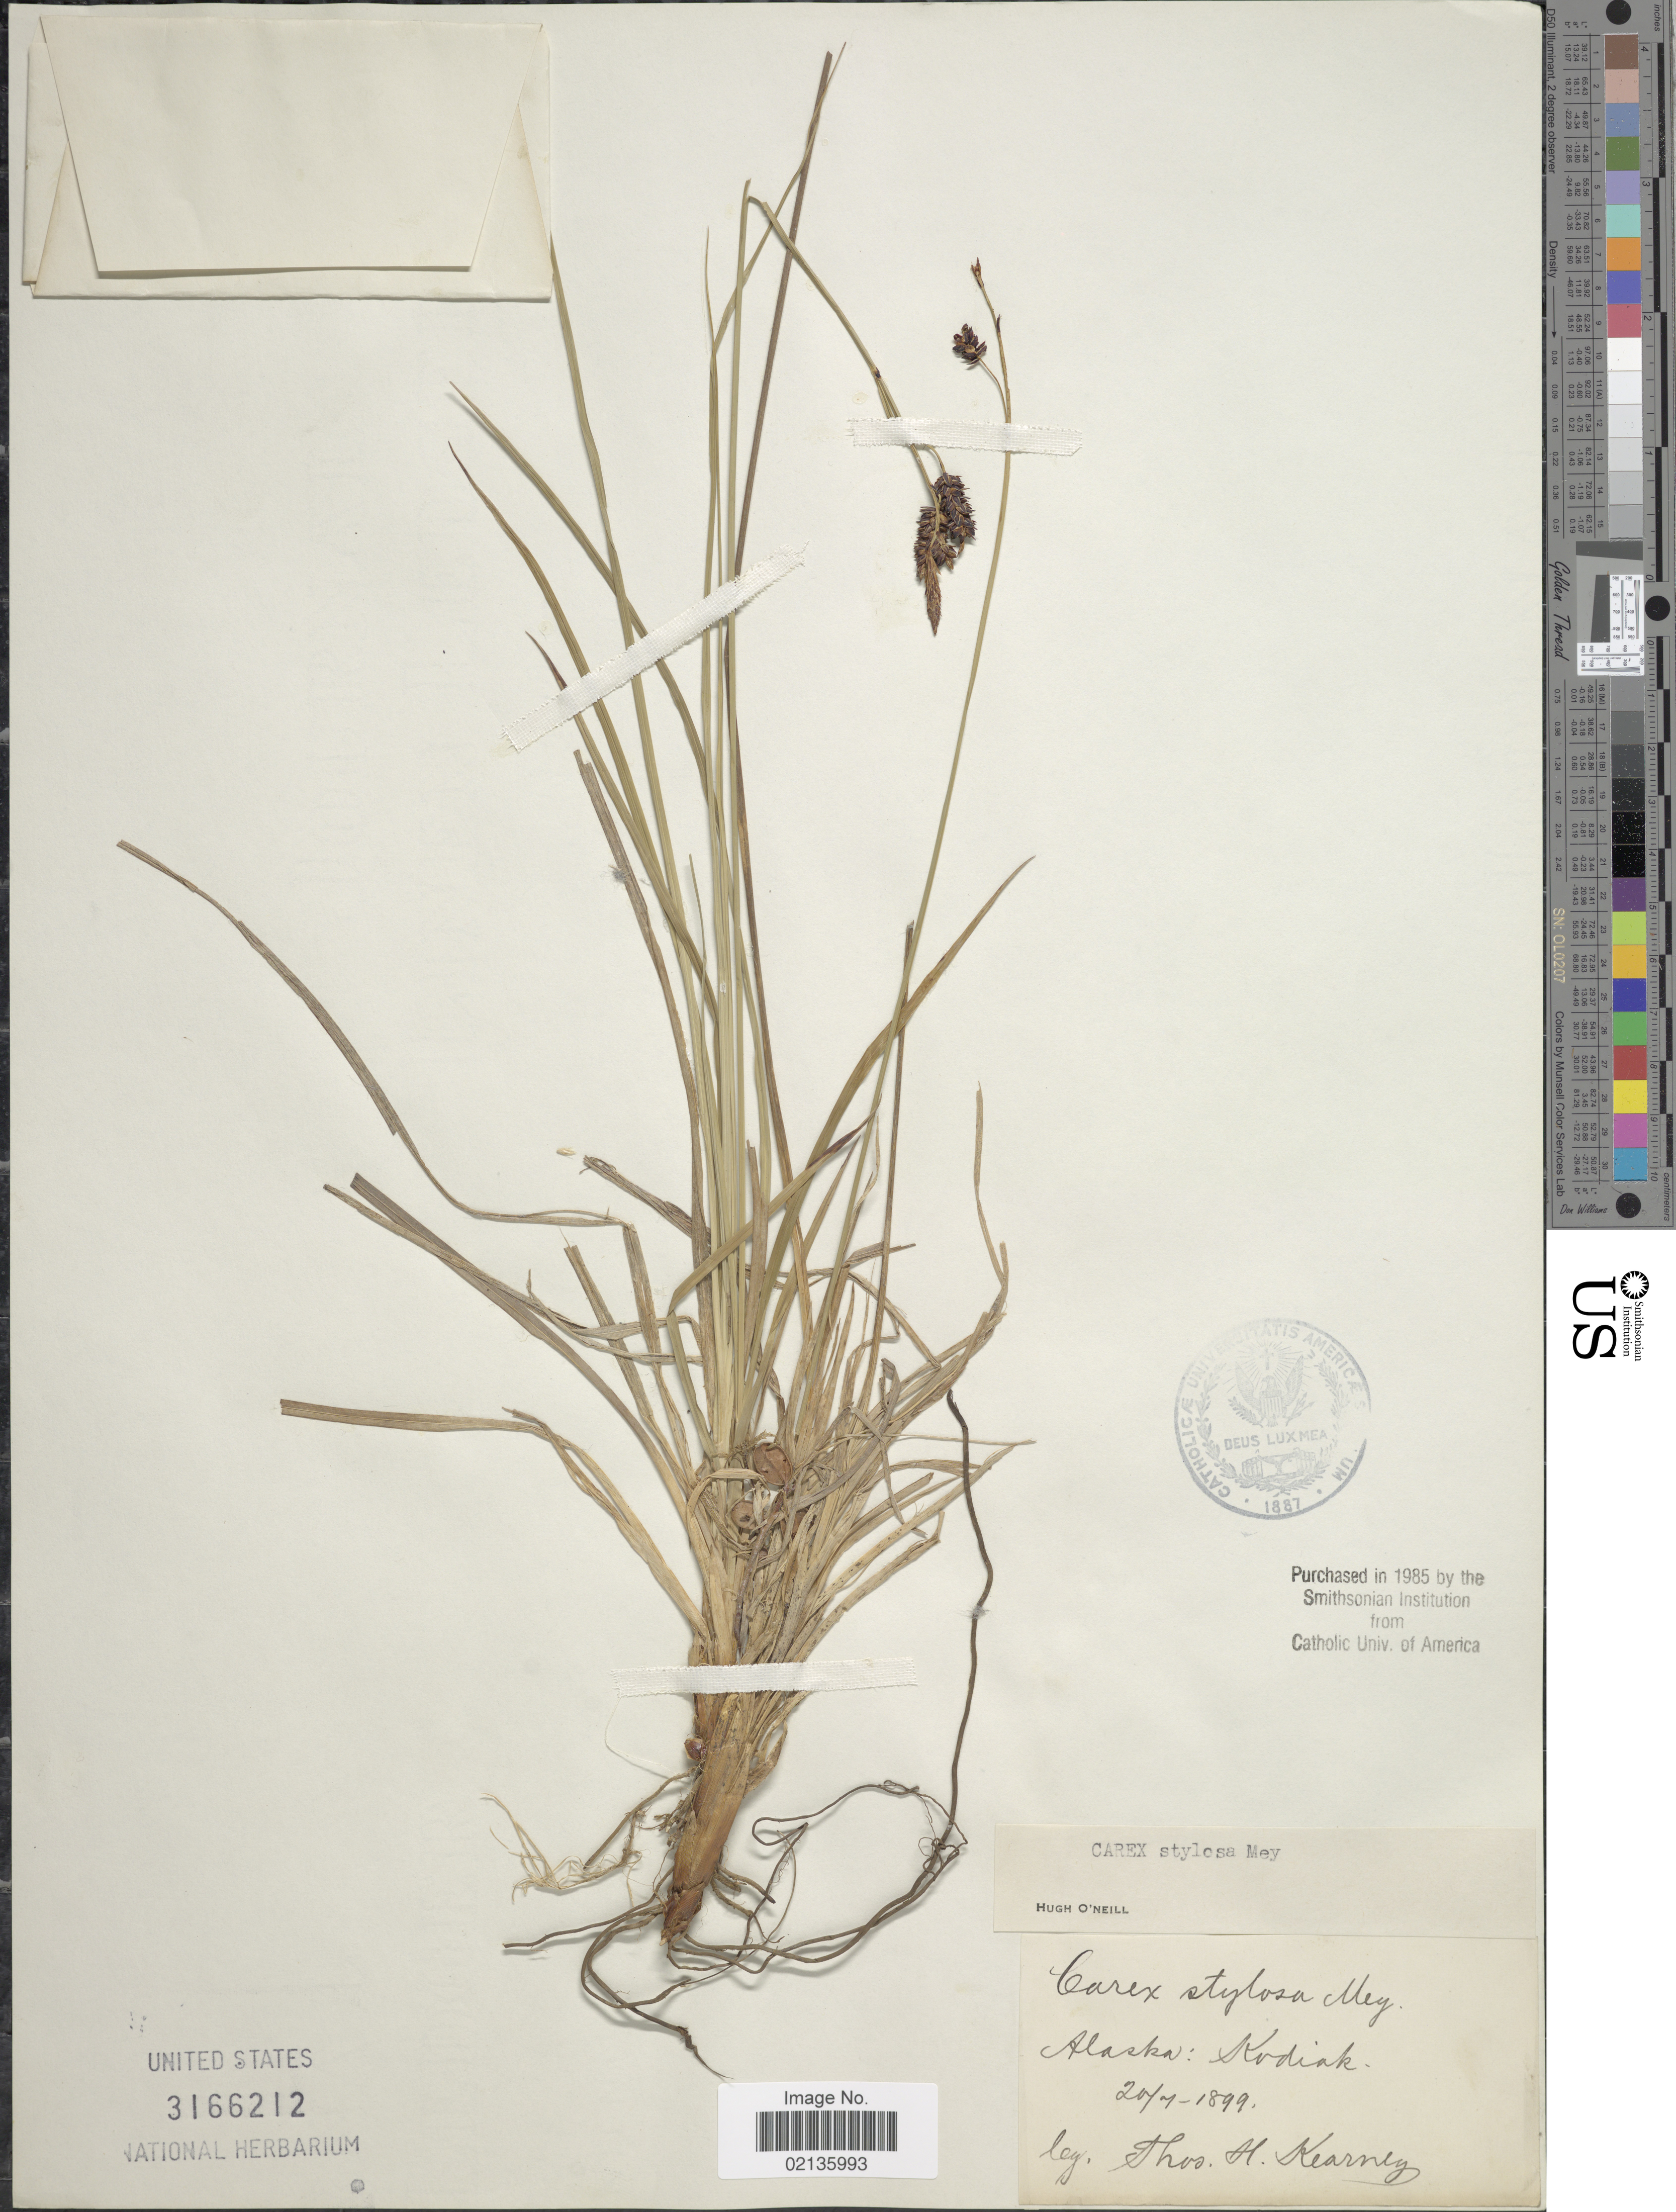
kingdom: Plantae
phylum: Tracheophyta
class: Liliopsida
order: Poales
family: Cyperaceae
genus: Carex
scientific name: Carex stylosa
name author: C.A. Mey.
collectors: T. H. Kearney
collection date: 1899-07-20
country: United States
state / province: Alaska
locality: Kodiak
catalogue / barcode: US 3166212